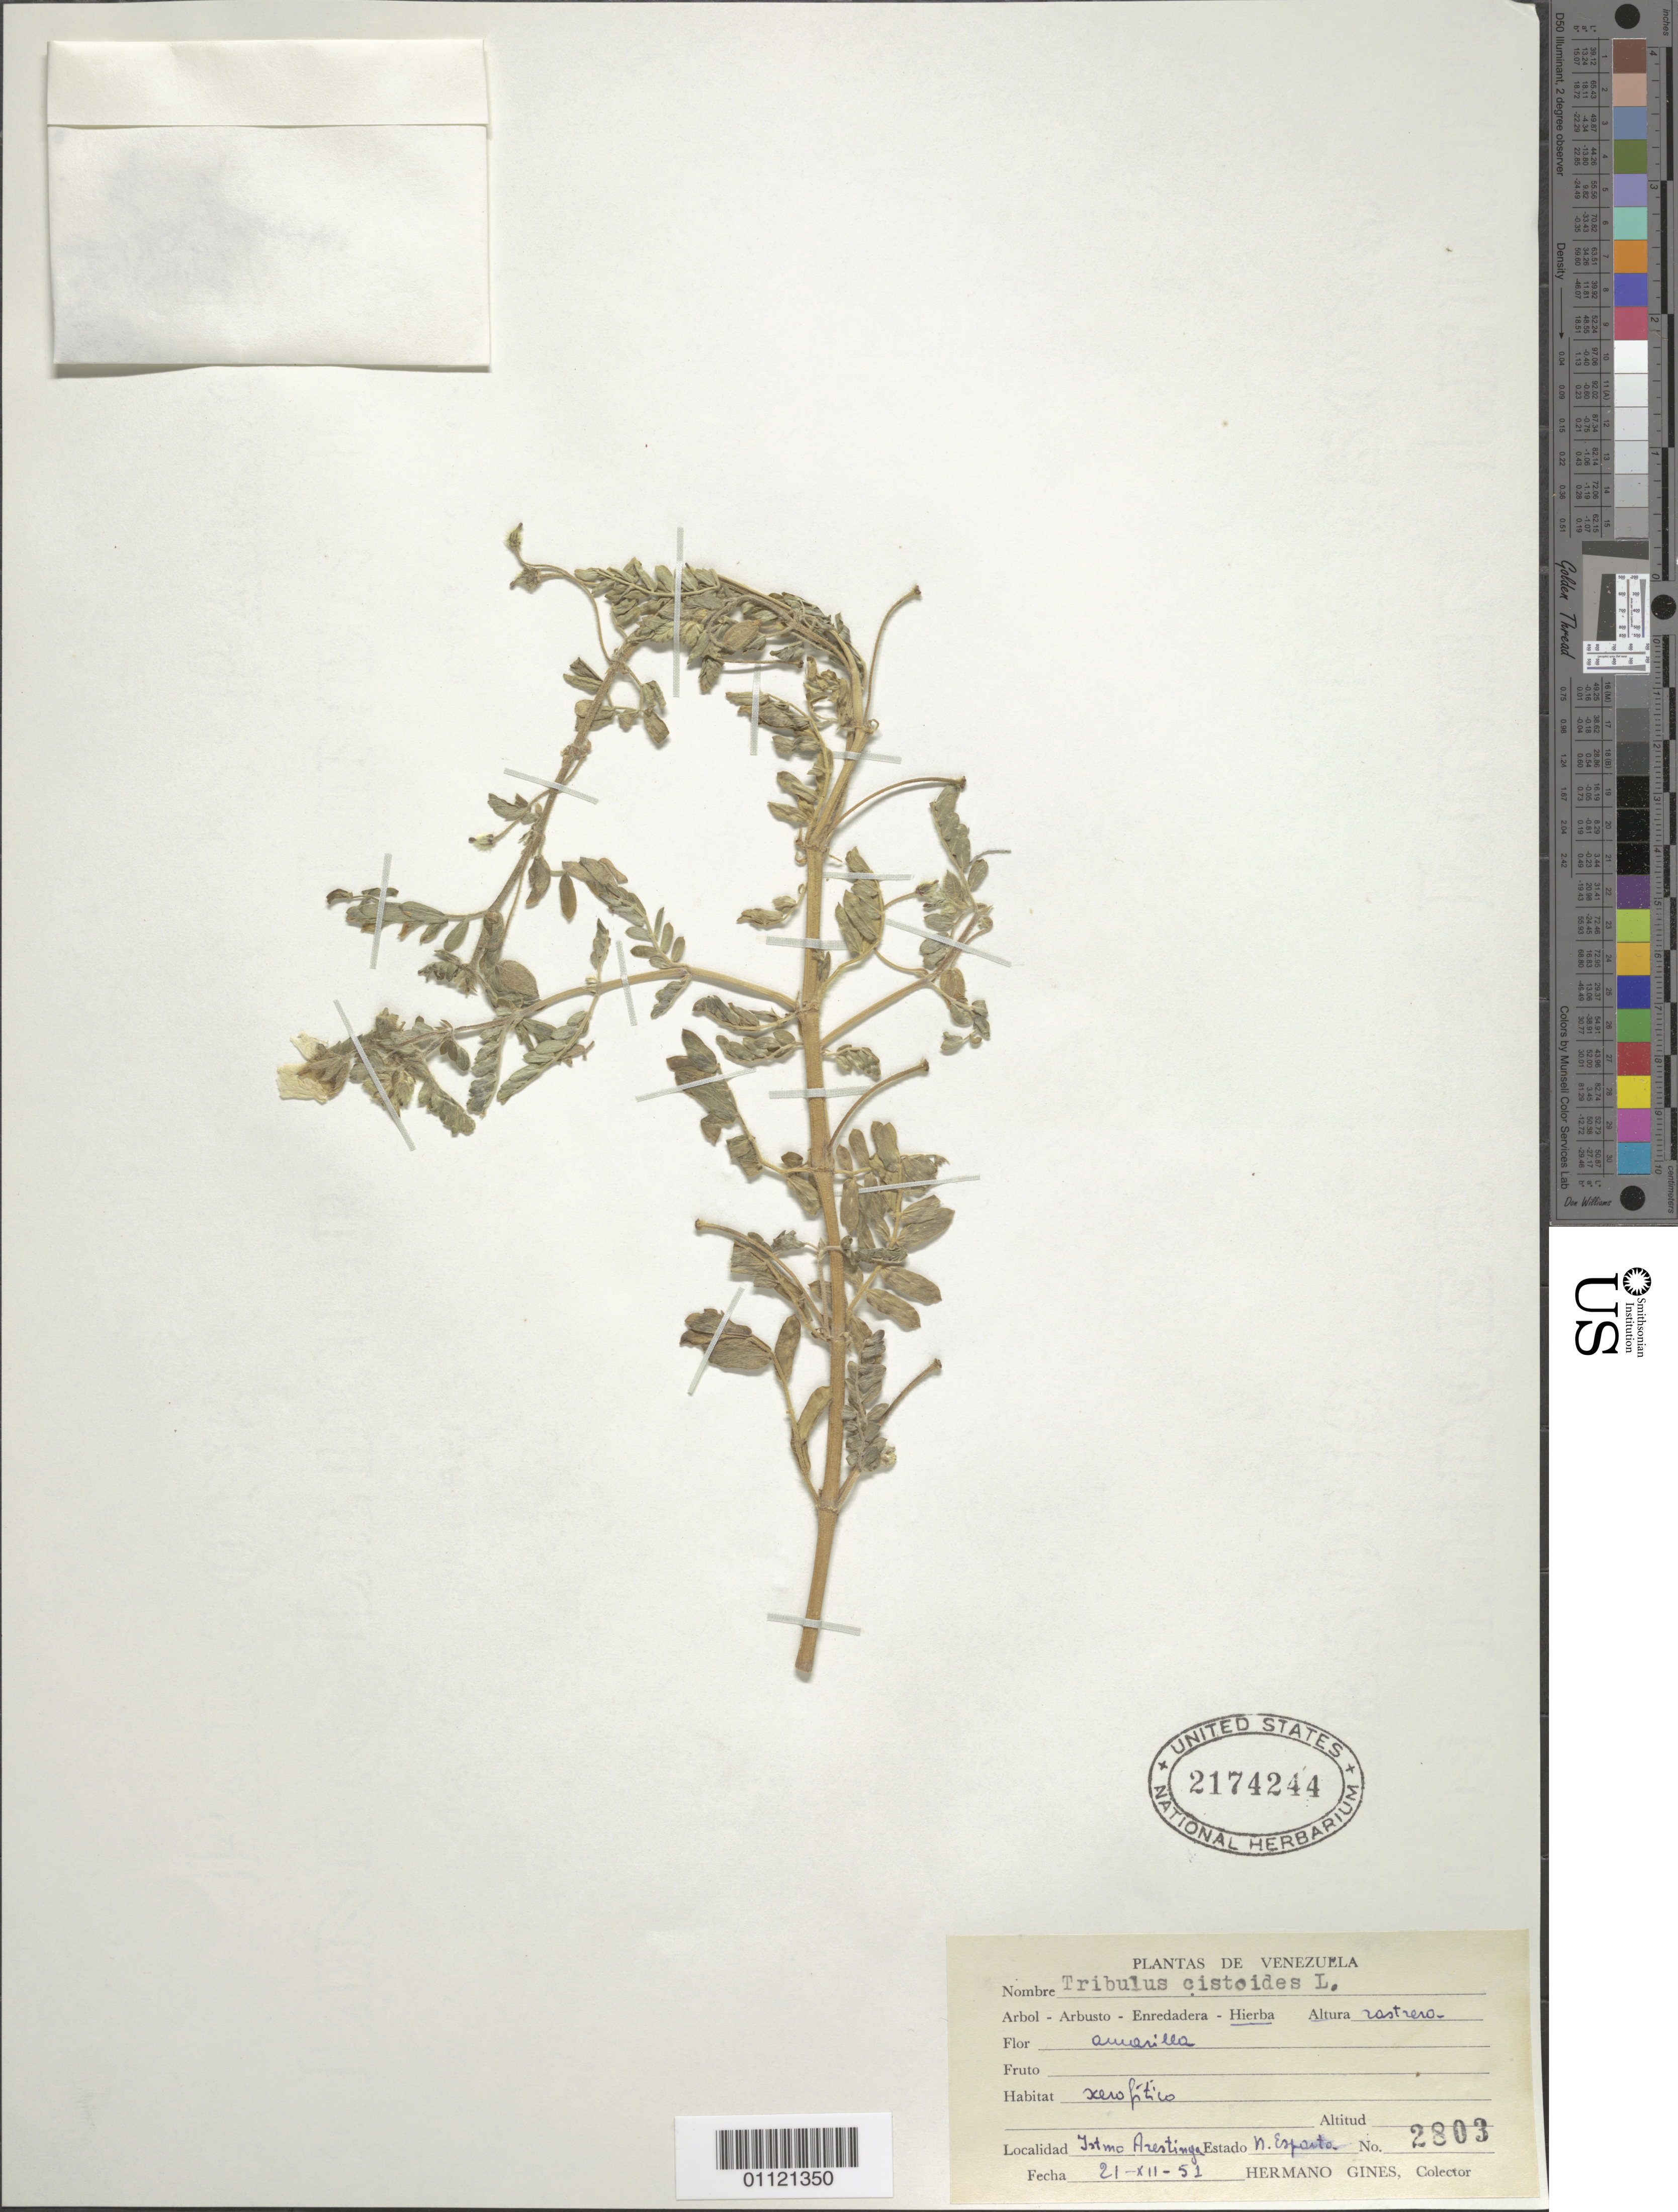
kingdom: Plantae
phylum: Tracheophyta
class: Magnoliopsida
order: Zygophyllales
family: Zygophyllaceae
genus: Tribulus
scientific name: Tribulus cistoides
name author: L.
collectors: Bro. Gines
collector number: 2803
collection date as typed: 21 Dec 1951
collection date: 1951-12-21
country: Venezuela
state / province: Nueva Esparta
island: Margarita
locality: Istmo Arestinga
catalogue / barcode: US 2174244